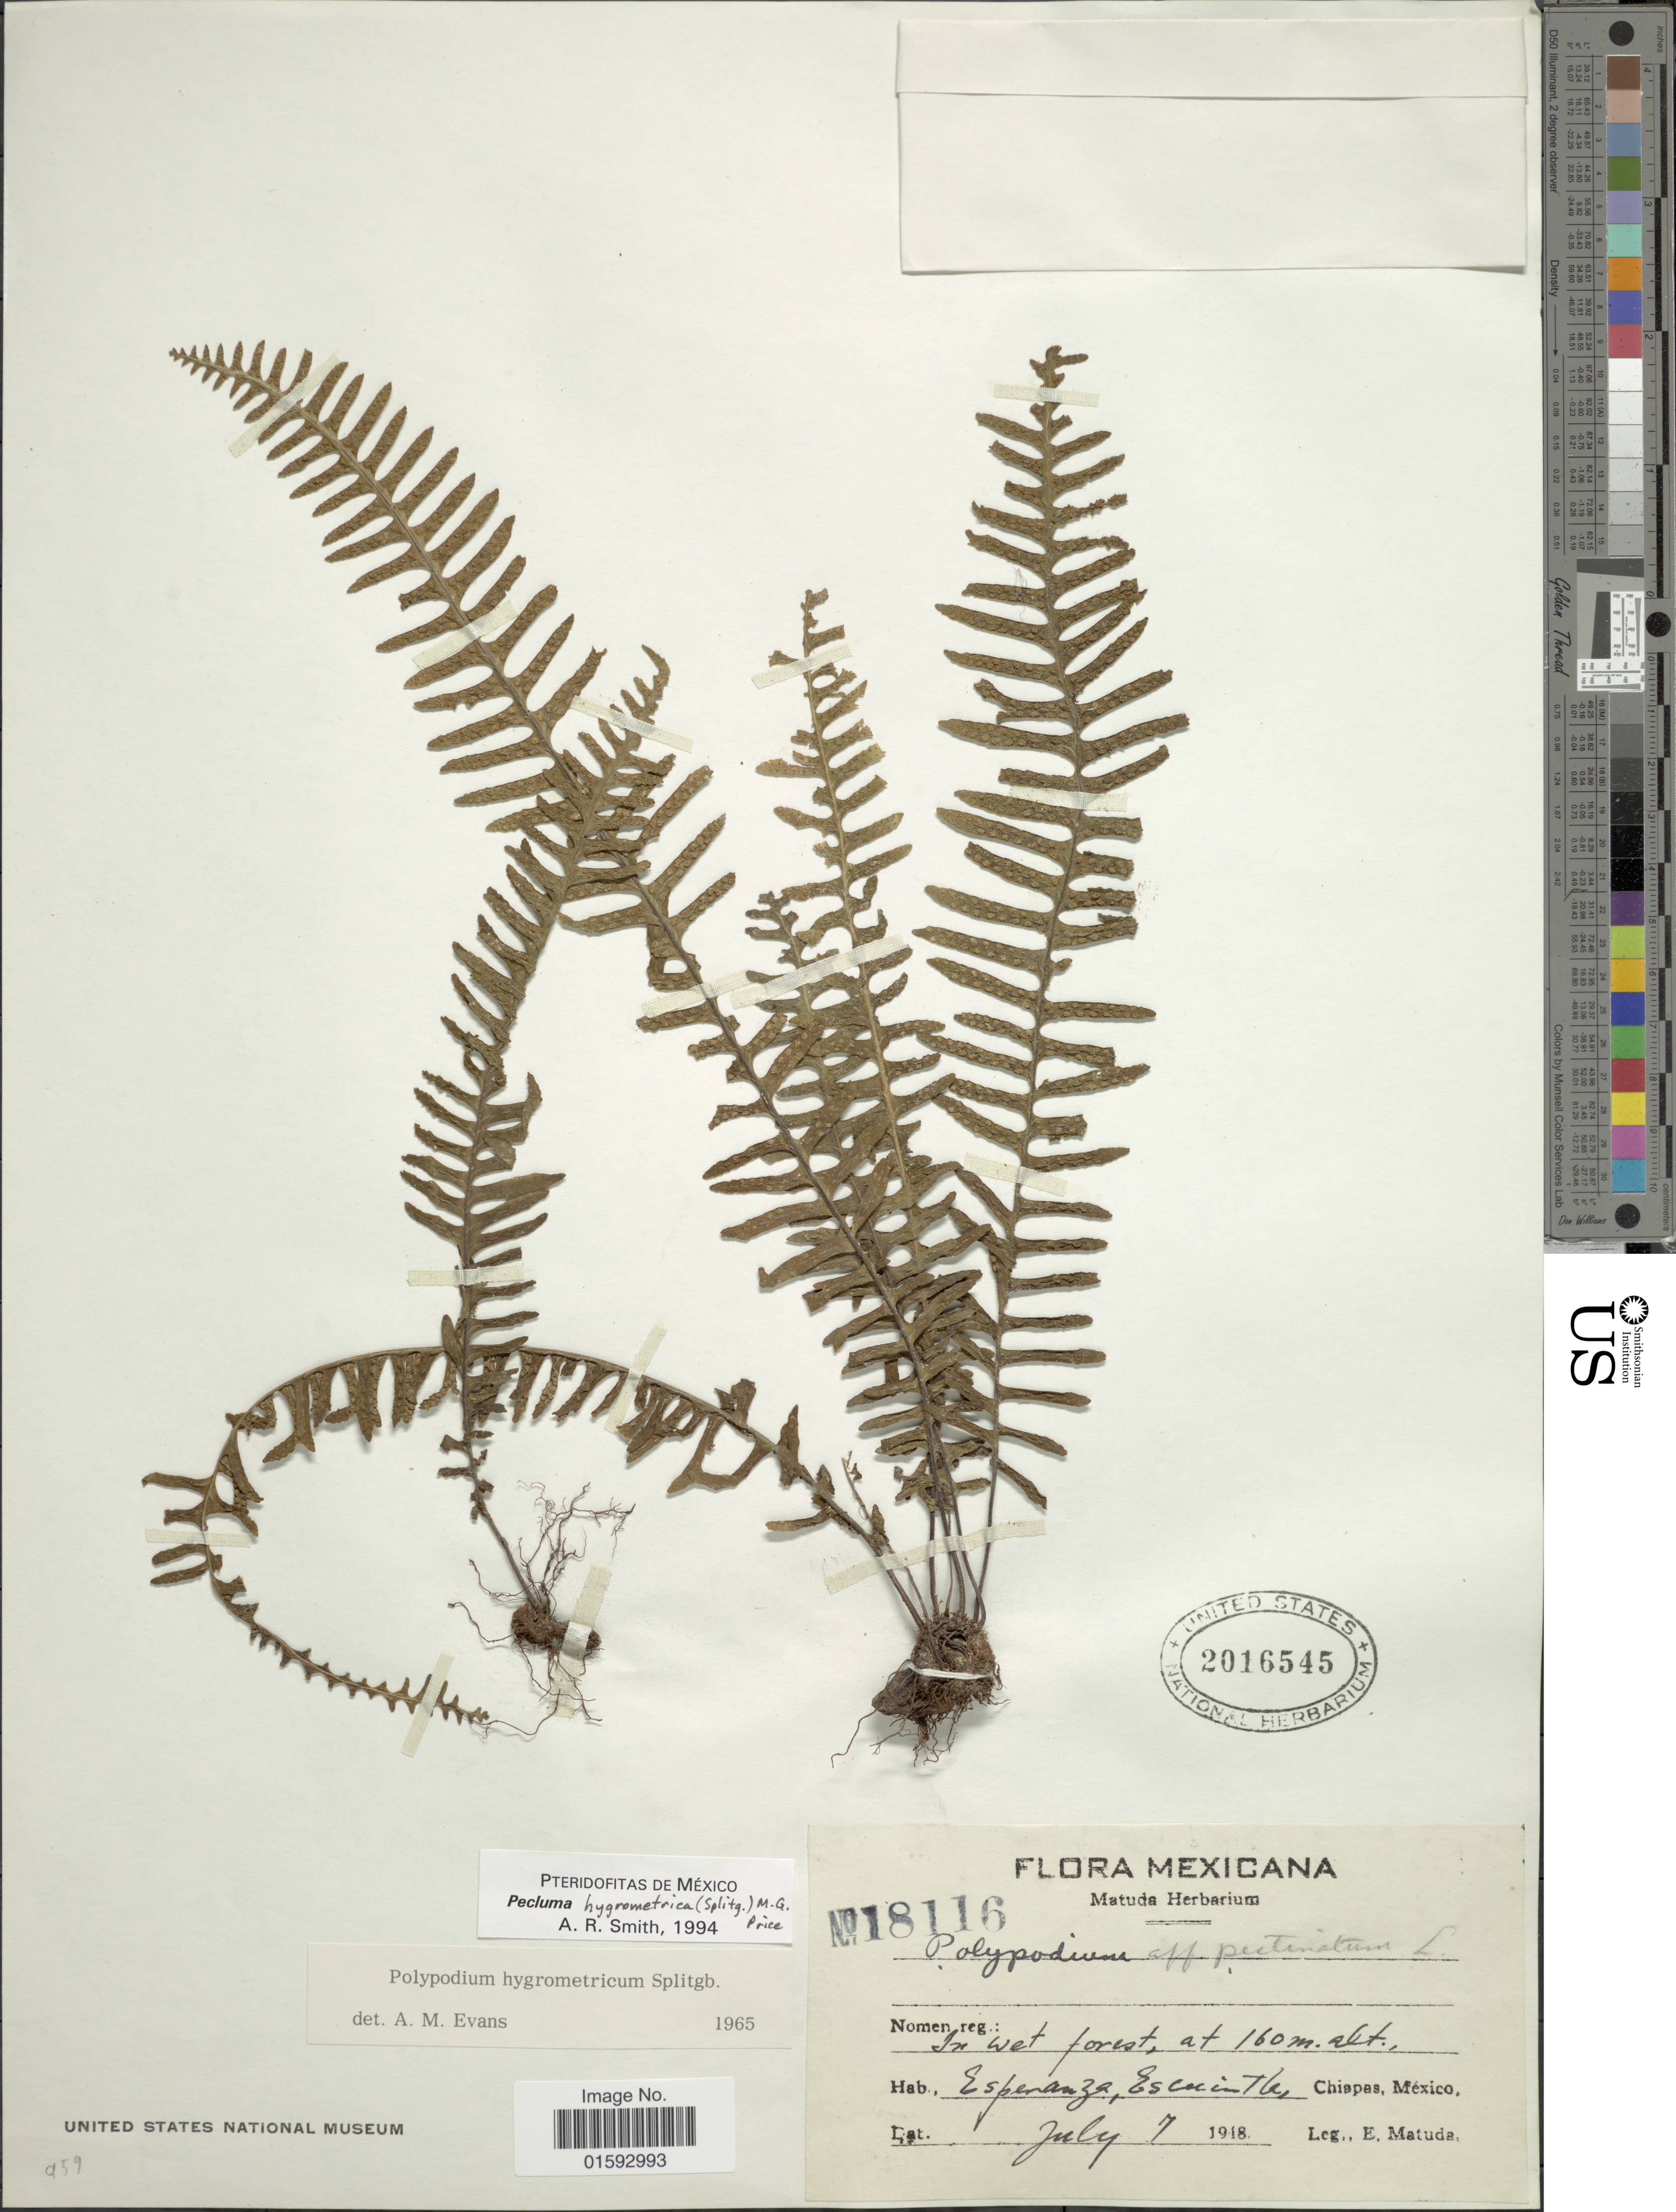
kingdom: Plantae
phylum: Tracheophyta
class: Polypodiopsida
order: Polypodiales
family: Polypodiaceae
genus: Pecluma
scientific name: Pecluma hygrometrica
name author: (Splitg.) M.G. Price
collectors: E. Matuda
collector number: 18116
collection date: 1918-07-07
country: Mexico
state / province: Chiapas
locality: In wet forest, Esperanza, Escuintla.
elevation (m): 160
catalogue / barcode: US 2016545